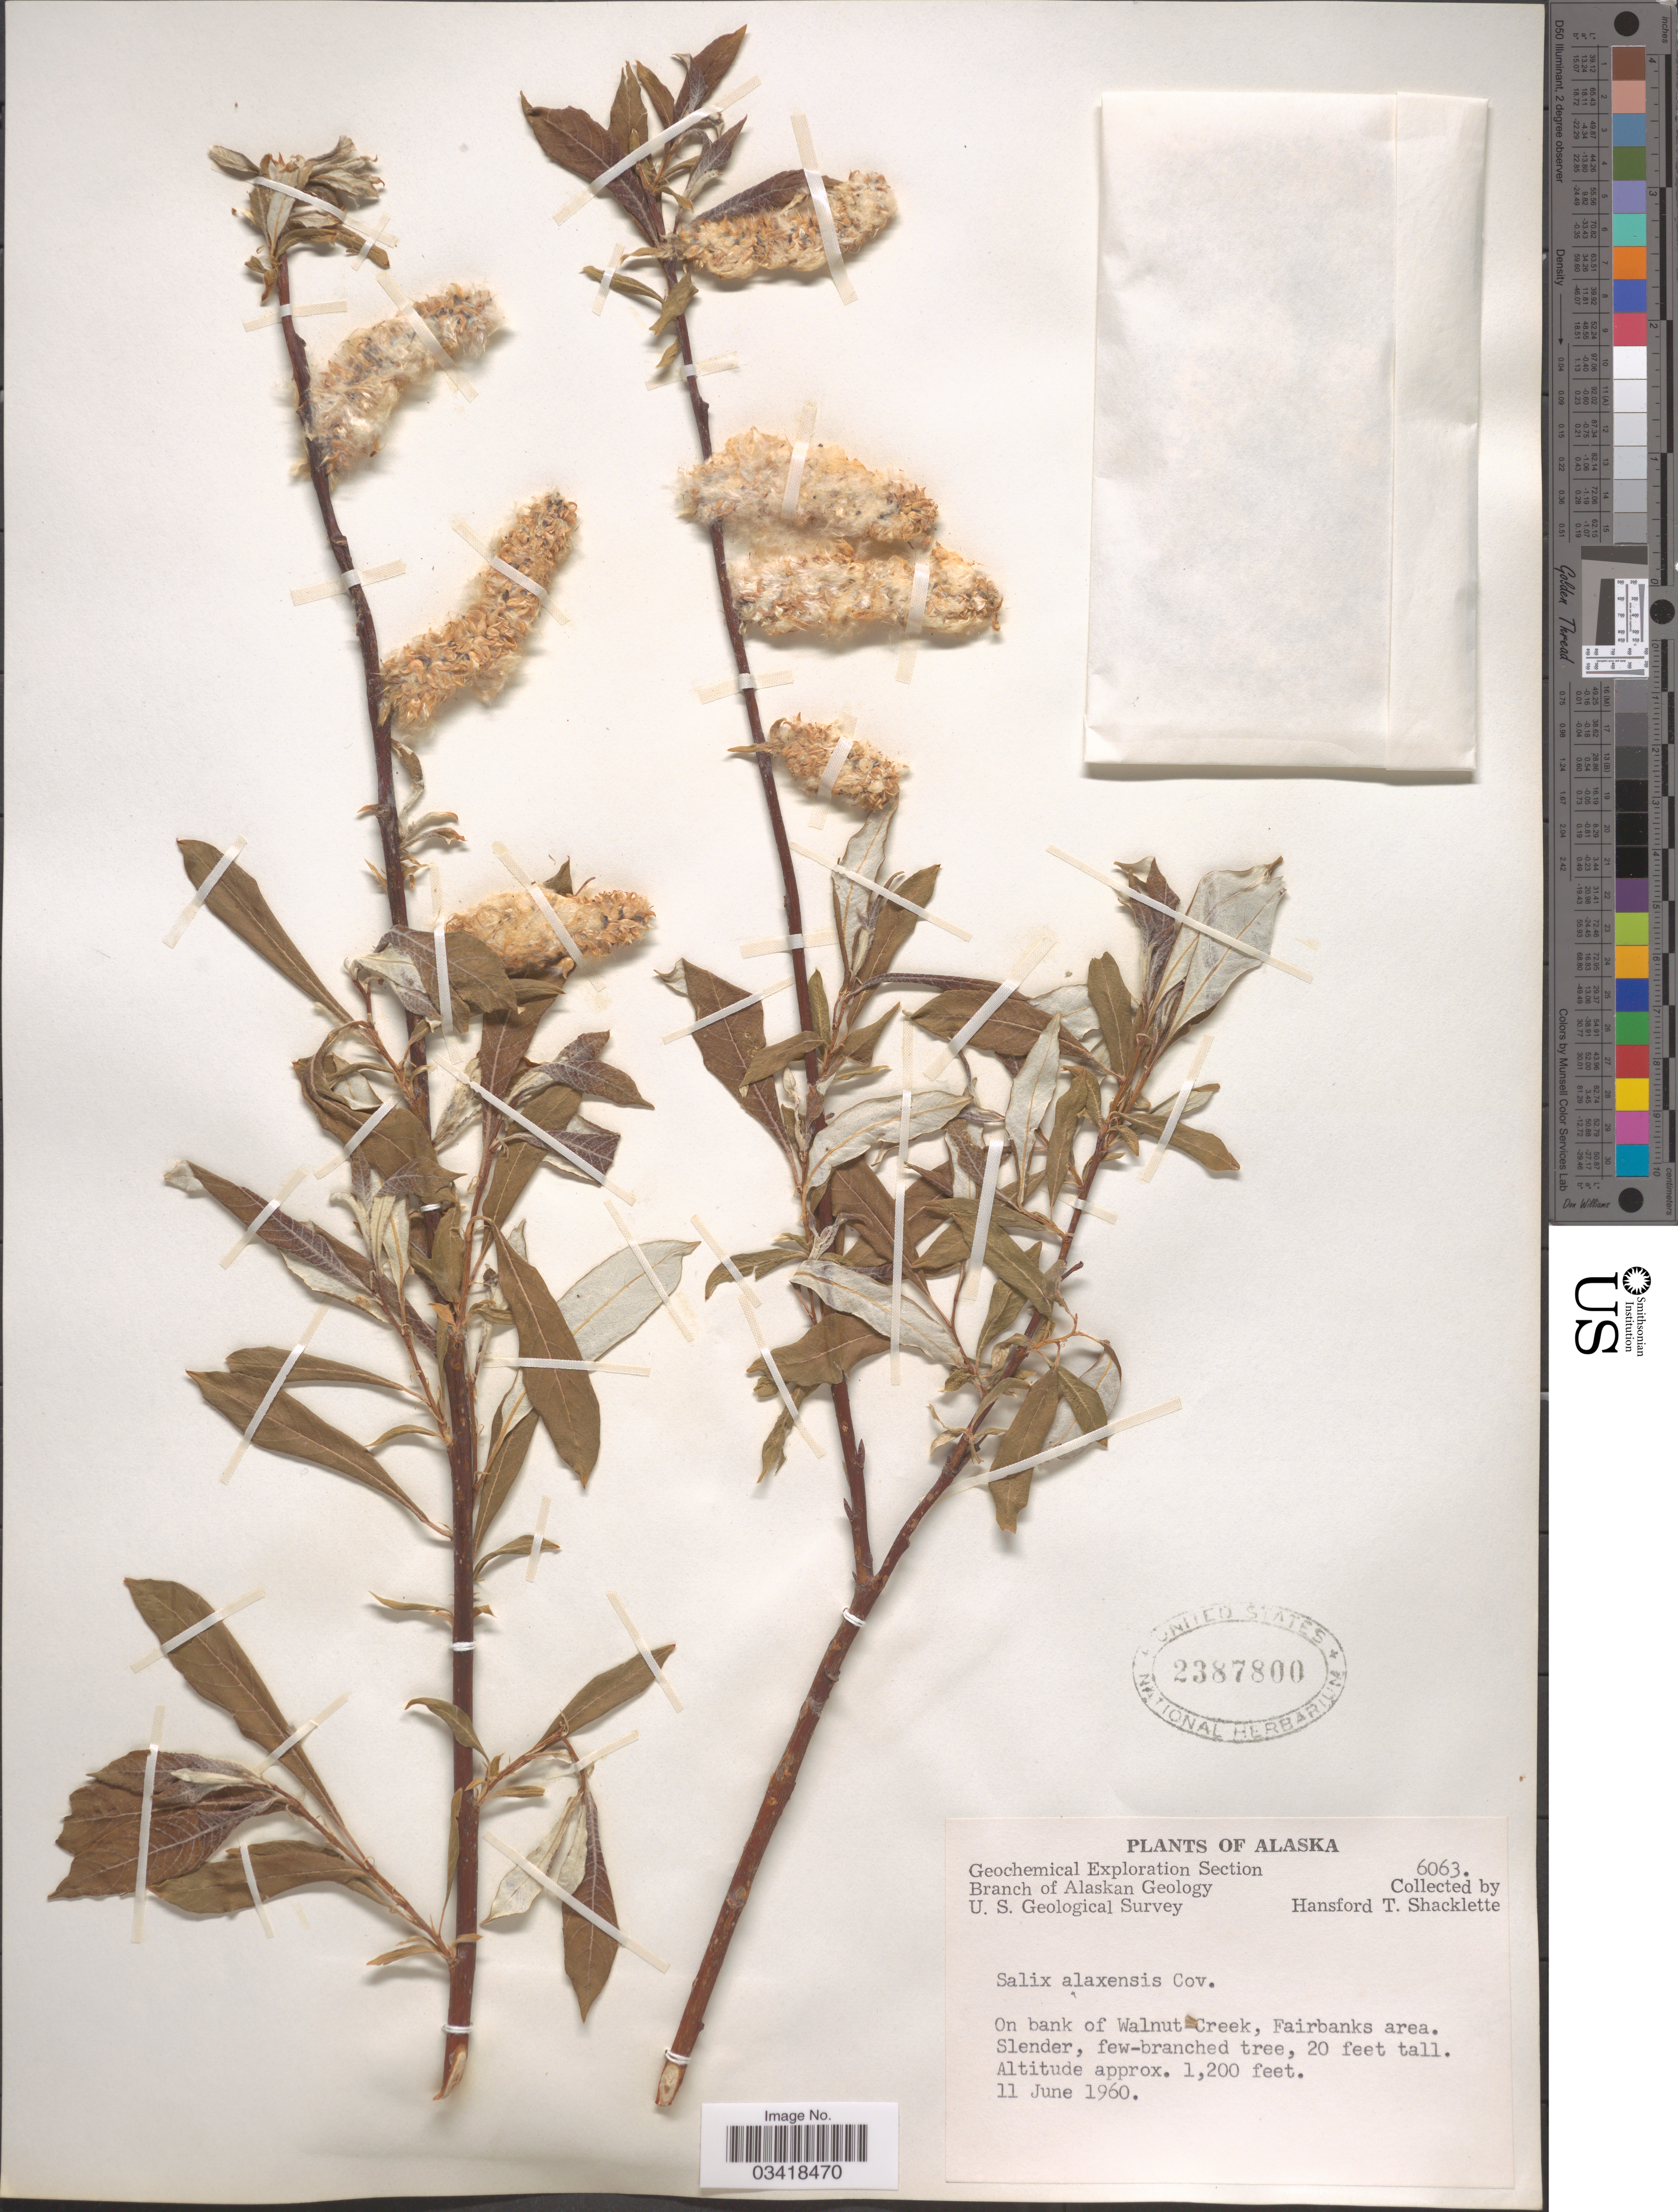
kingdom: Plantae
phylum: Tracheophyta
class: Magnoliopsida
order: Malpighiales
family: Salicaceae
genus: Salix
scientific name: Salix alaxensis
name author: (Andersson) Coville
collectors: H. Shacklette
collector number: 6063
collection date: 1960-06-11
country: United States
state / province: Alaska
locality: On bank of Walnut-Creek, Fairbanks area.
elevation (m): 366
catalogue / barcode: US 2387800